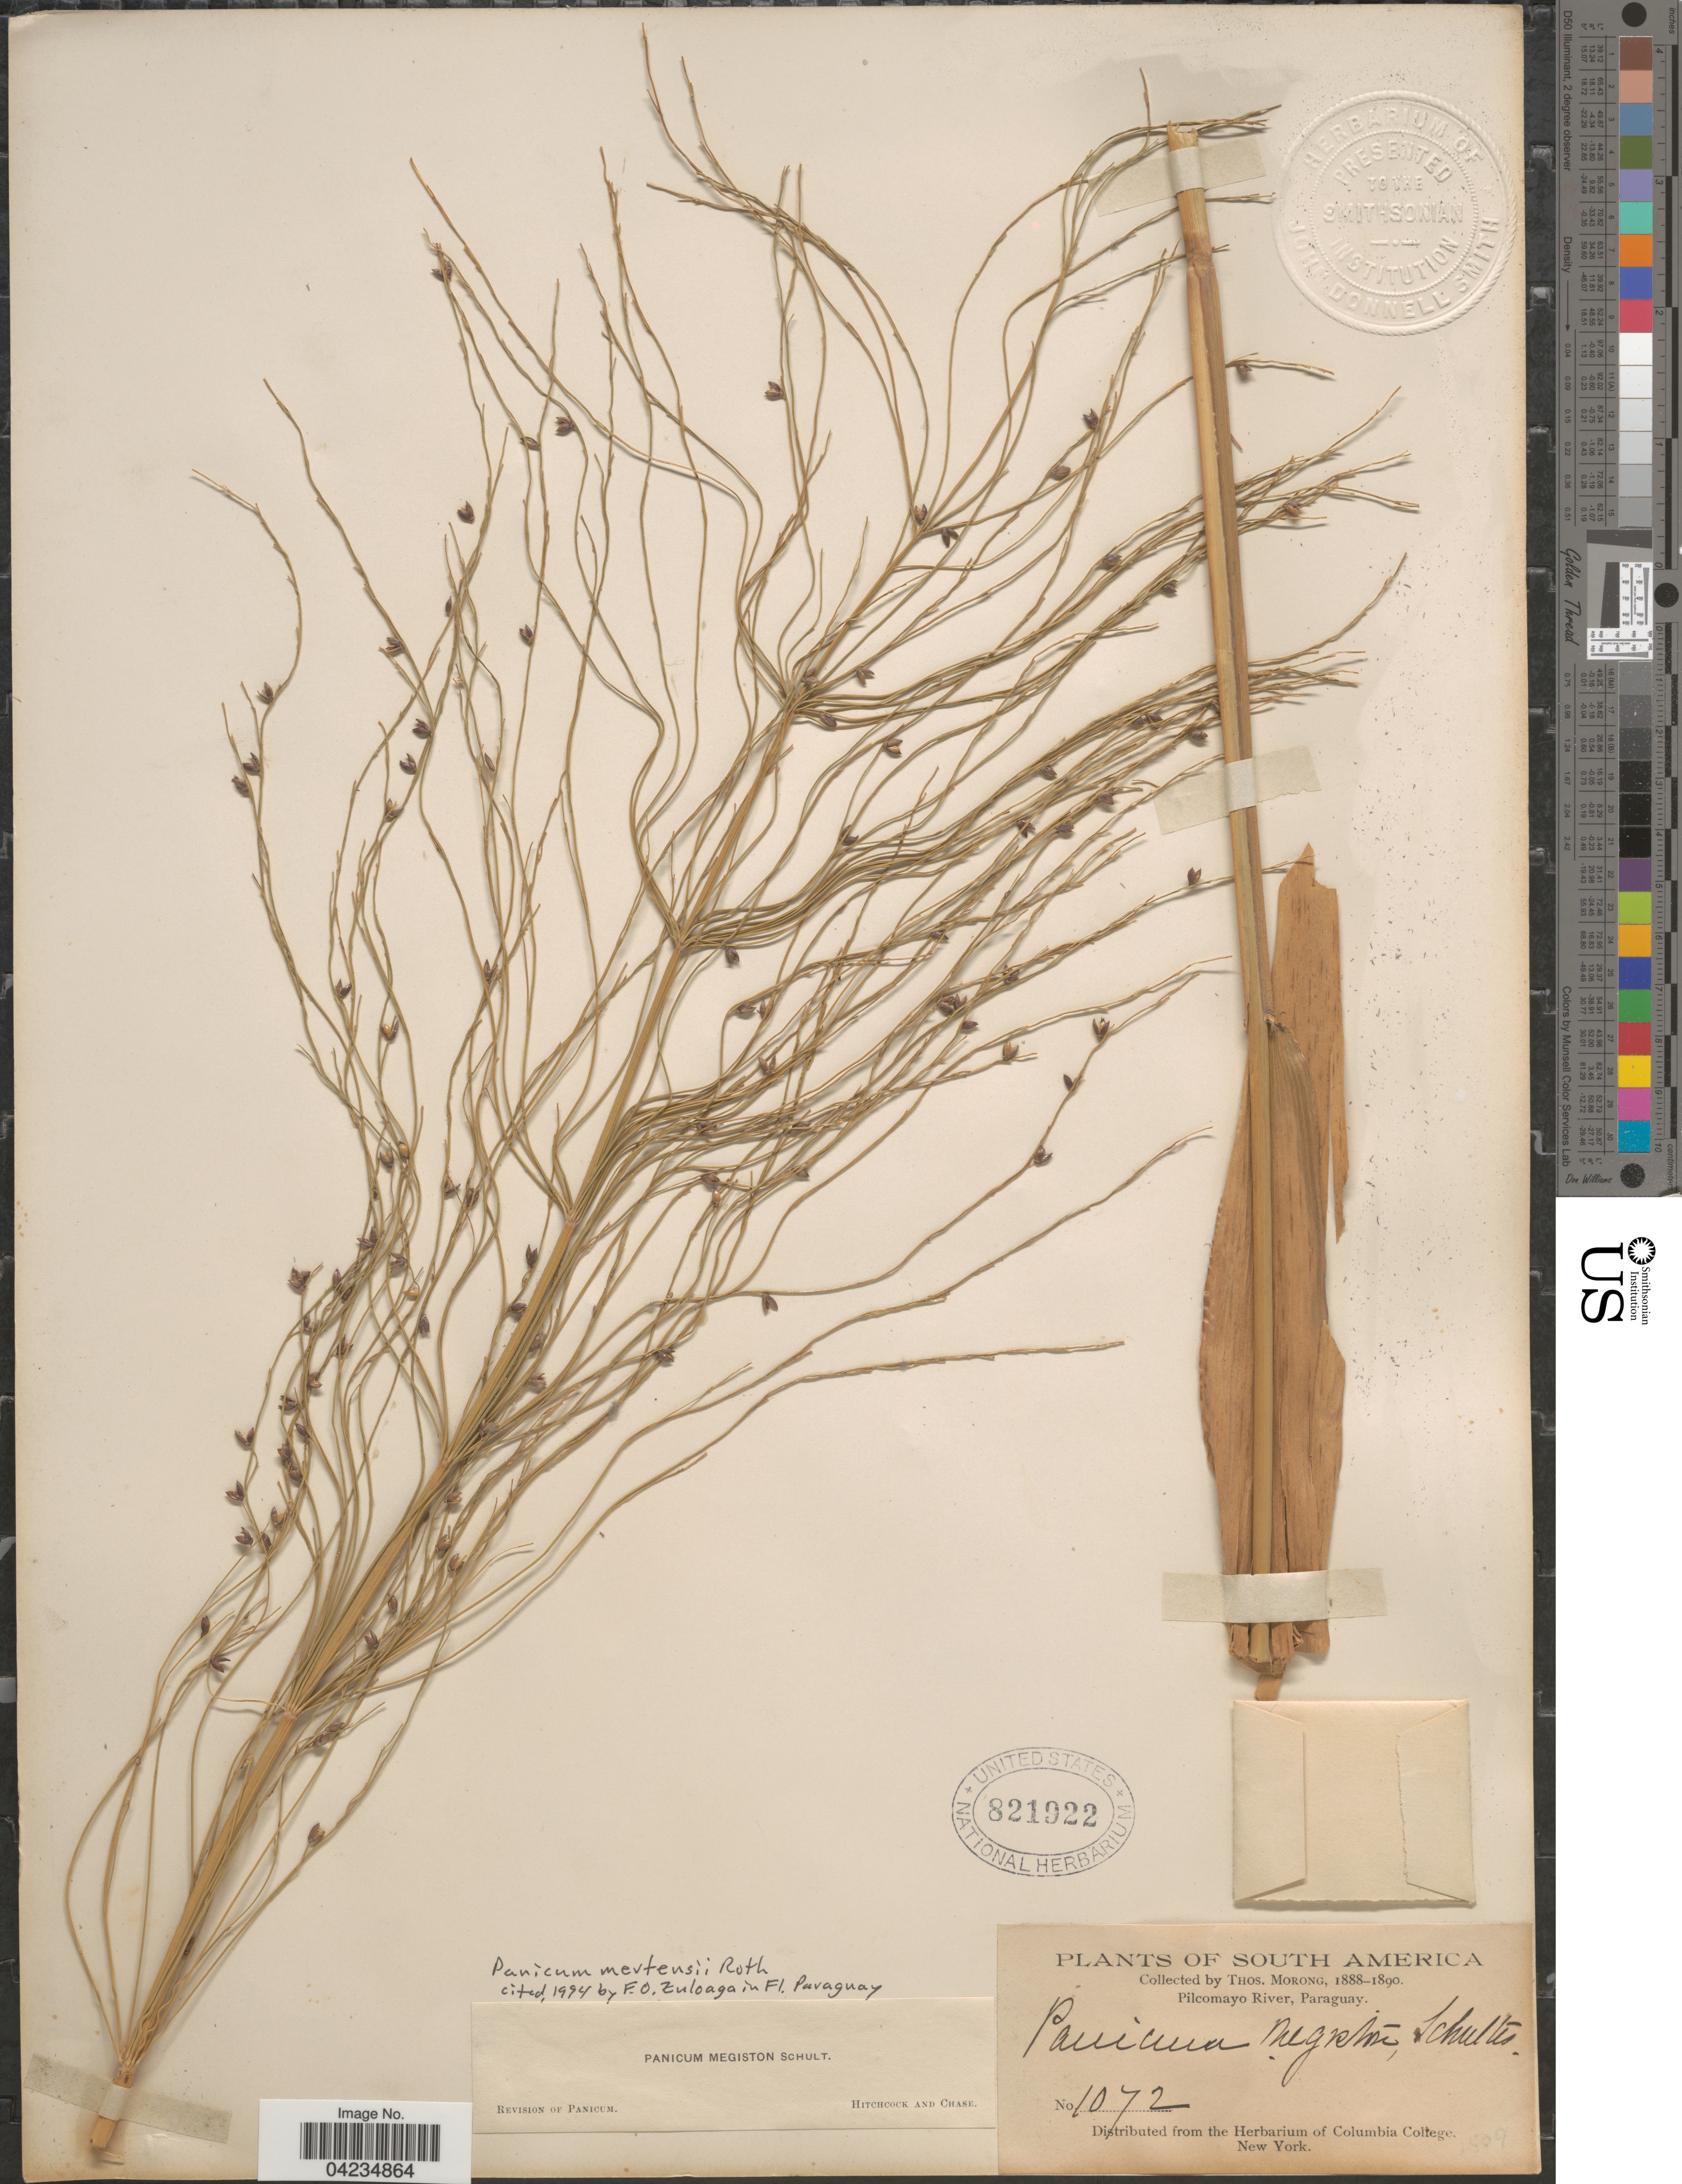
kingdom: Plantae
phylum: Tracheophyta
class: Liliopsida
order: Poales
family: Poaceae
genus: Stephostachys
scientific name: Stephostachys mertensii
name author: (Roth) Zuloaga & Marrone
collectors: ex herb. T. Morong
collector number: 1072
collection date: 1888/1890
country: Paraguay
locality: Pilcomayo River.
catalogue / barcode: US 821922